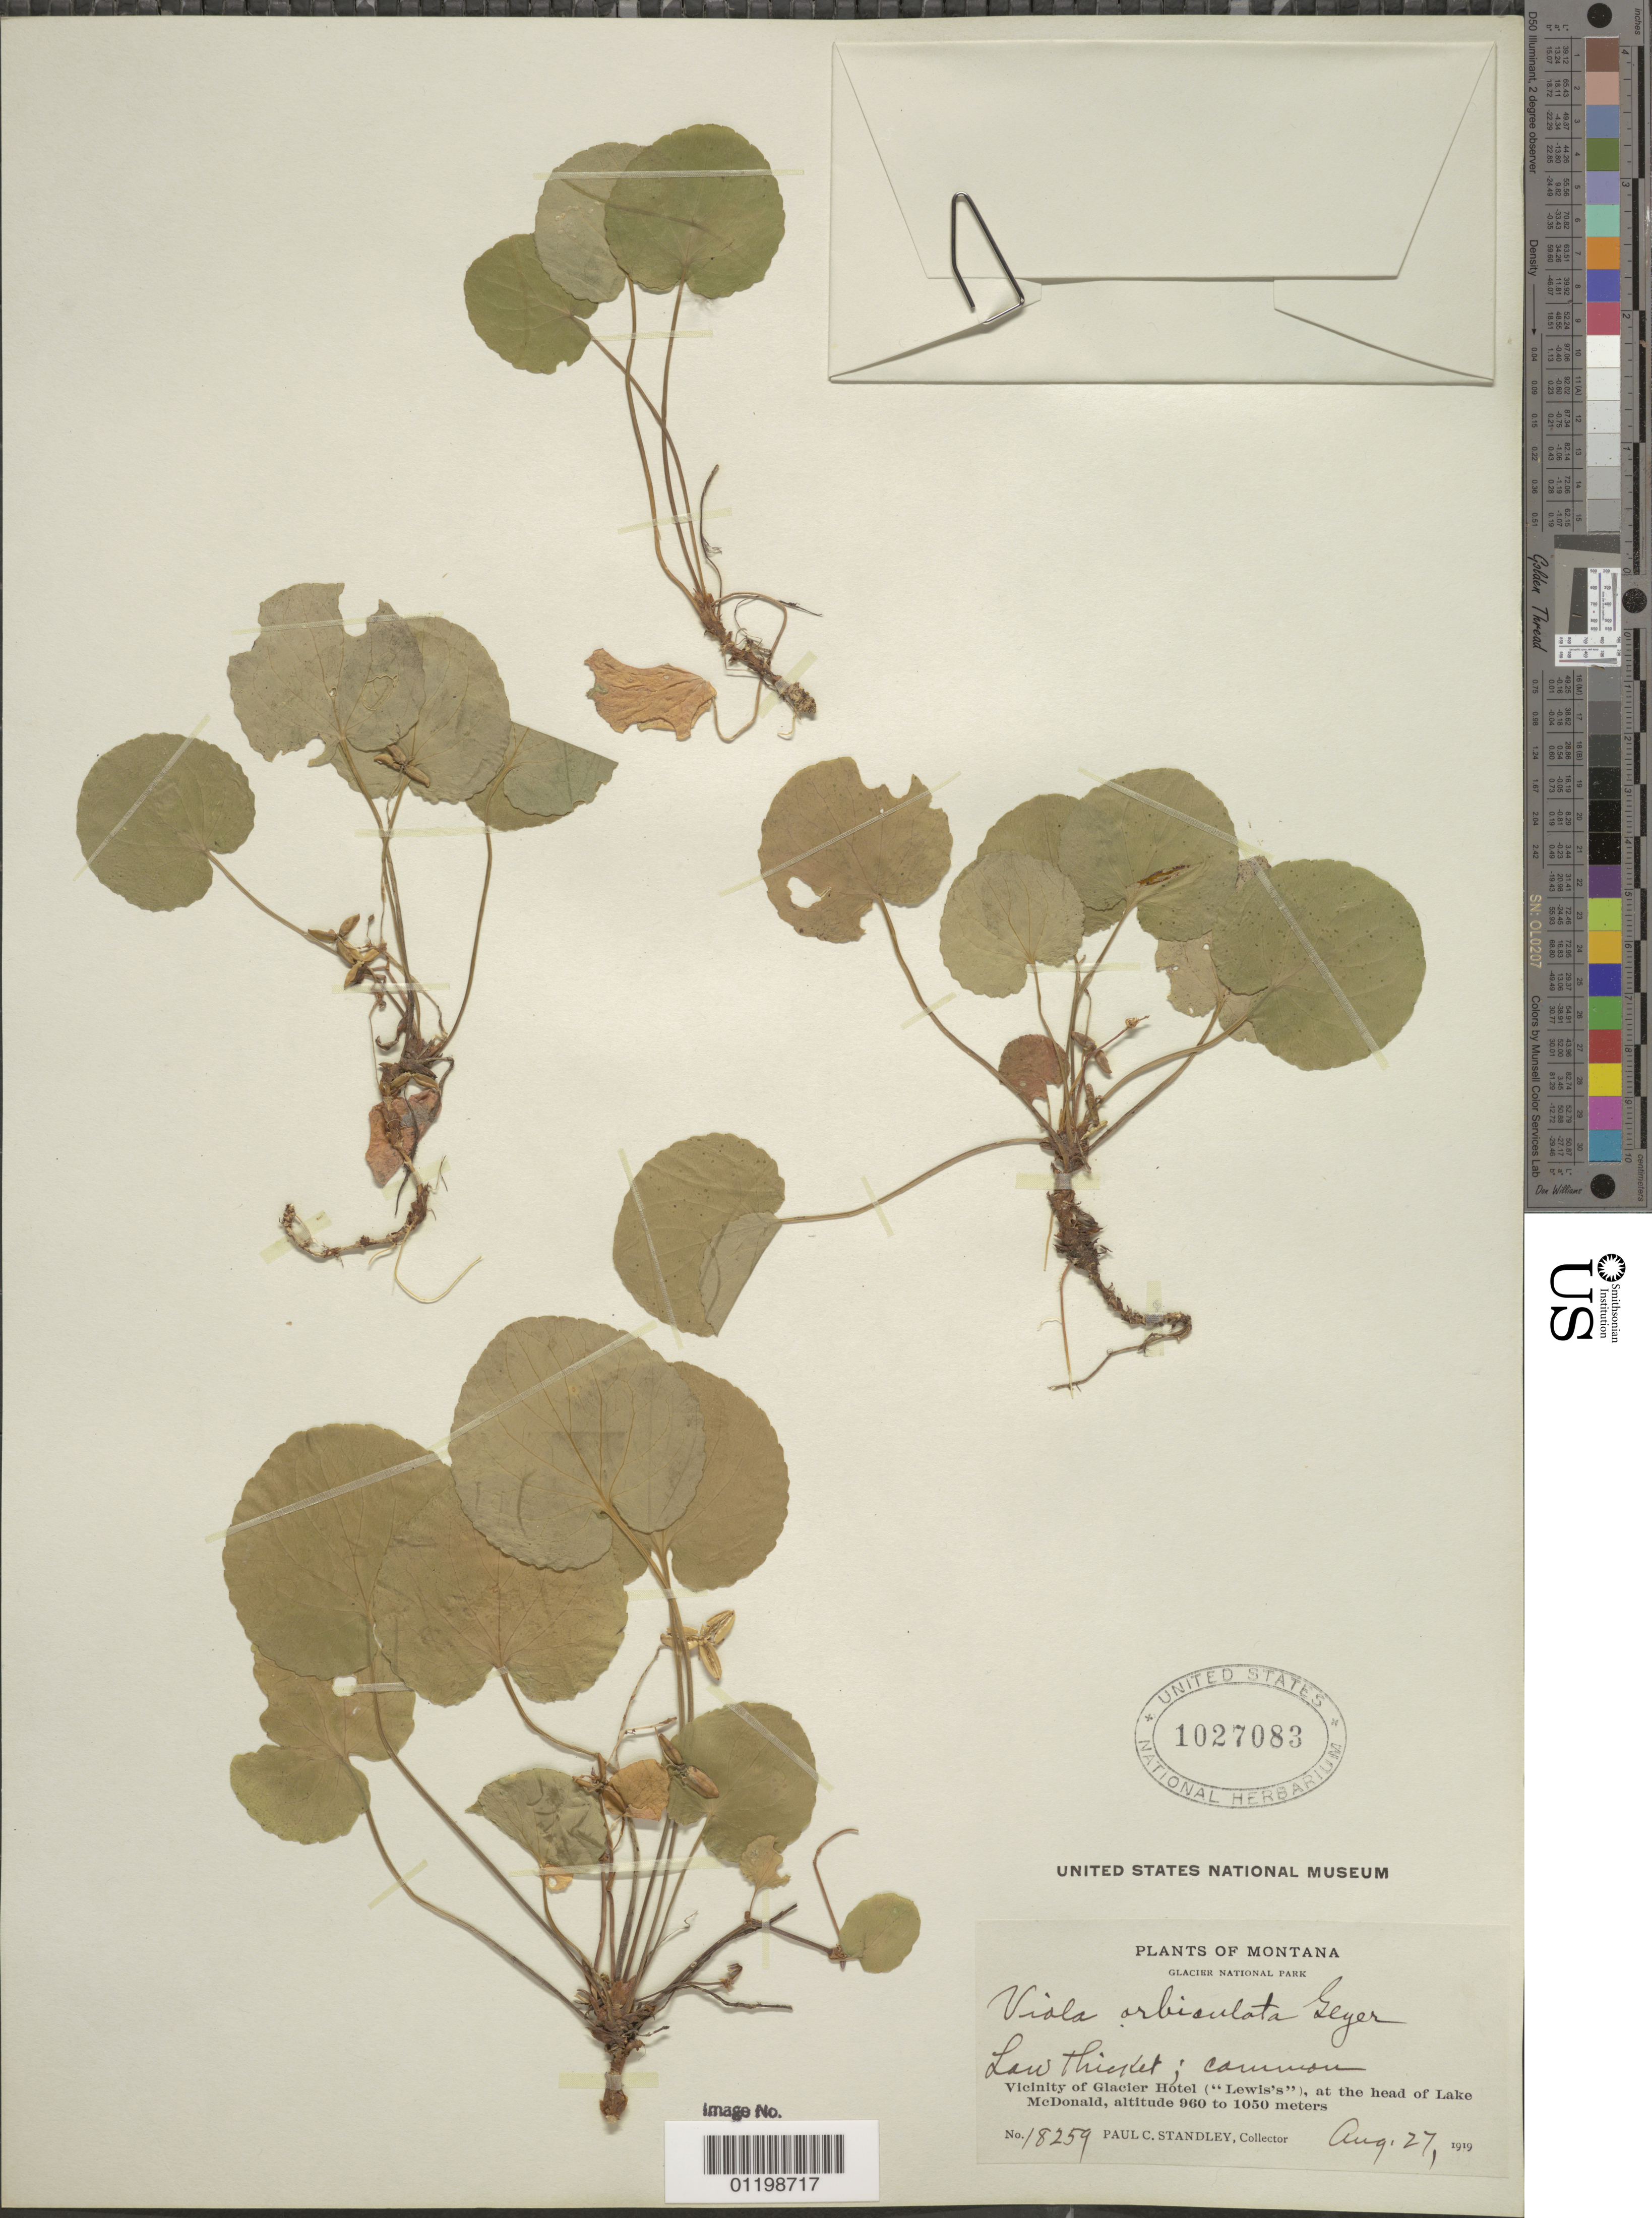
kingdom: Plantae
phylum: Tracheophyta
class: Magnoliopsida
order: Malpighiales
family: Violaceae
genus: Viola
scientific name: Viola orbiculata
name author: Geyer ex Hook.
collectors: P. C. Standley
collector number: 18259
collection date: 1919-08-27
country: United States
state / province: Montana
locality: Glacier National Park. Vicinity of Glacier Hotel, at the head of Lake McDonald.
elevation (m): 960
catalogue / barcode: US 1027083